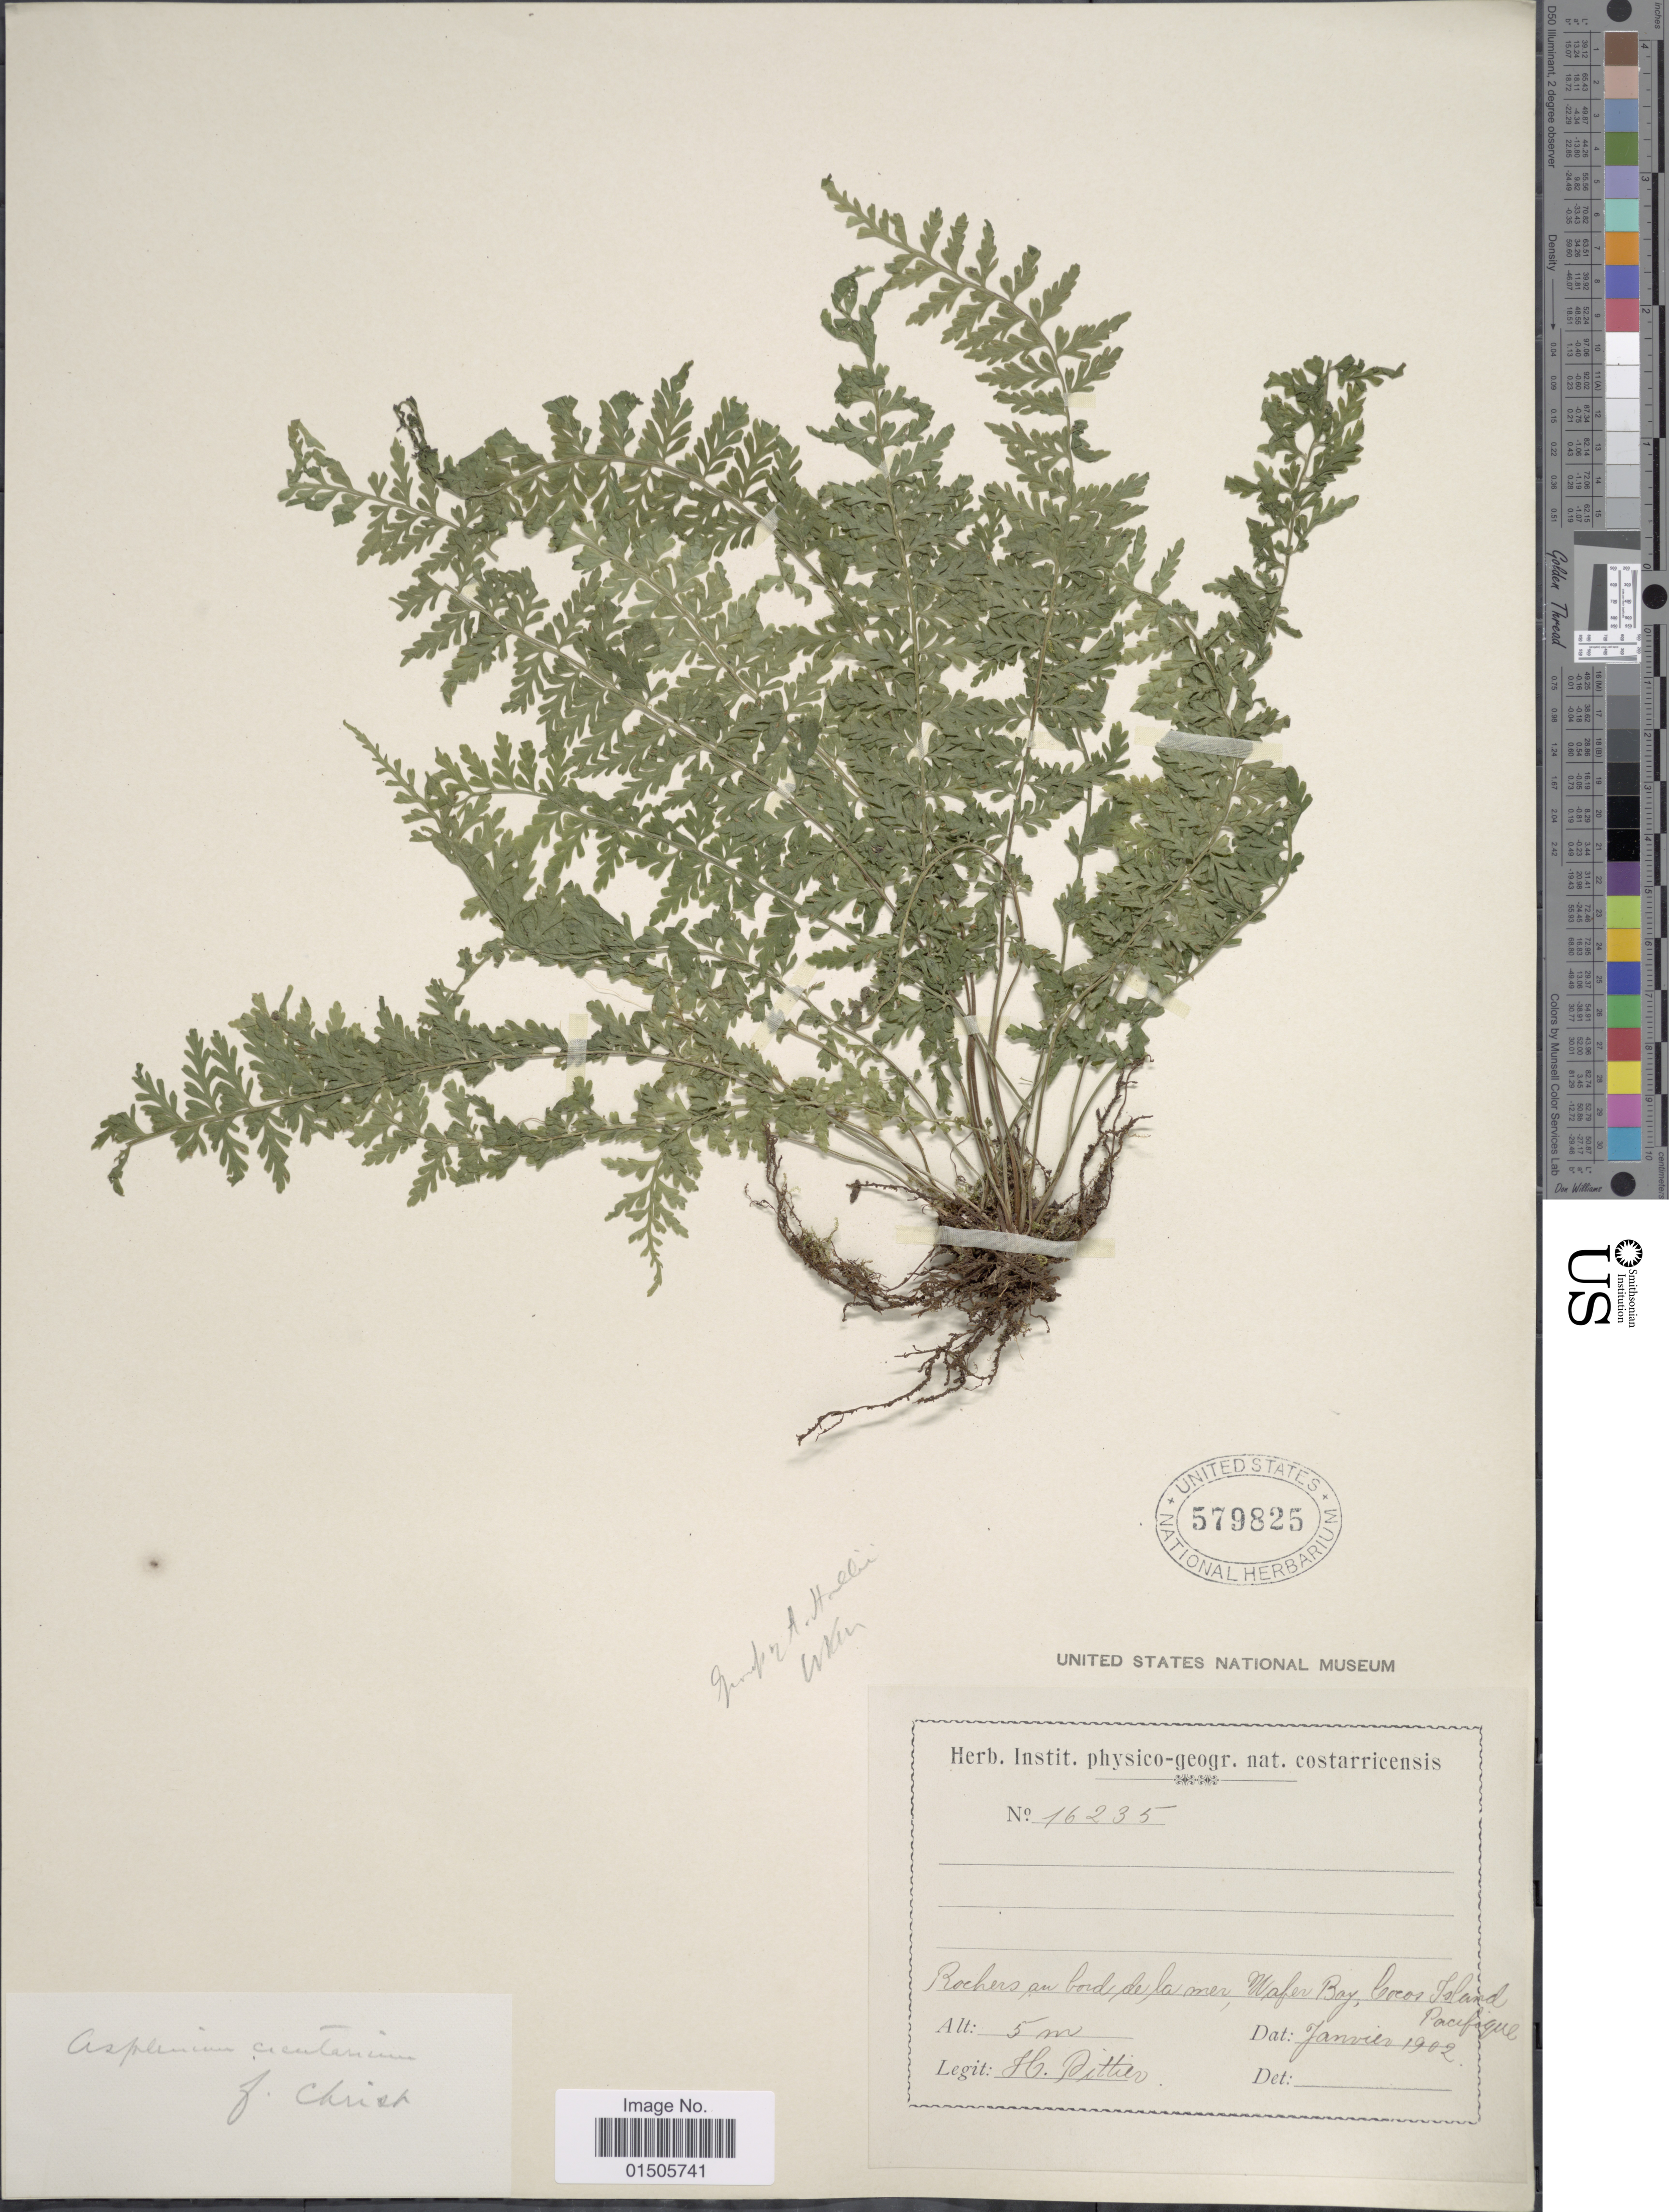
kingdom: Plantae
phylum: Tracheophyta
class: Polypodiopsida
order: Polypodiales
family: Aspleniaceae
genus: Asplenium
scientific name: Asplenium barclayanum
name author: C.D. Adams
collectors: H. F. Pittier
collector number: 16235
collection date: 1902-01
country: Costa Rica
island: Cocos Island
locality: Wafer Bay, Cocos Island, Pacifique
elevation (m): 5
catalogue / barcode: US 579825